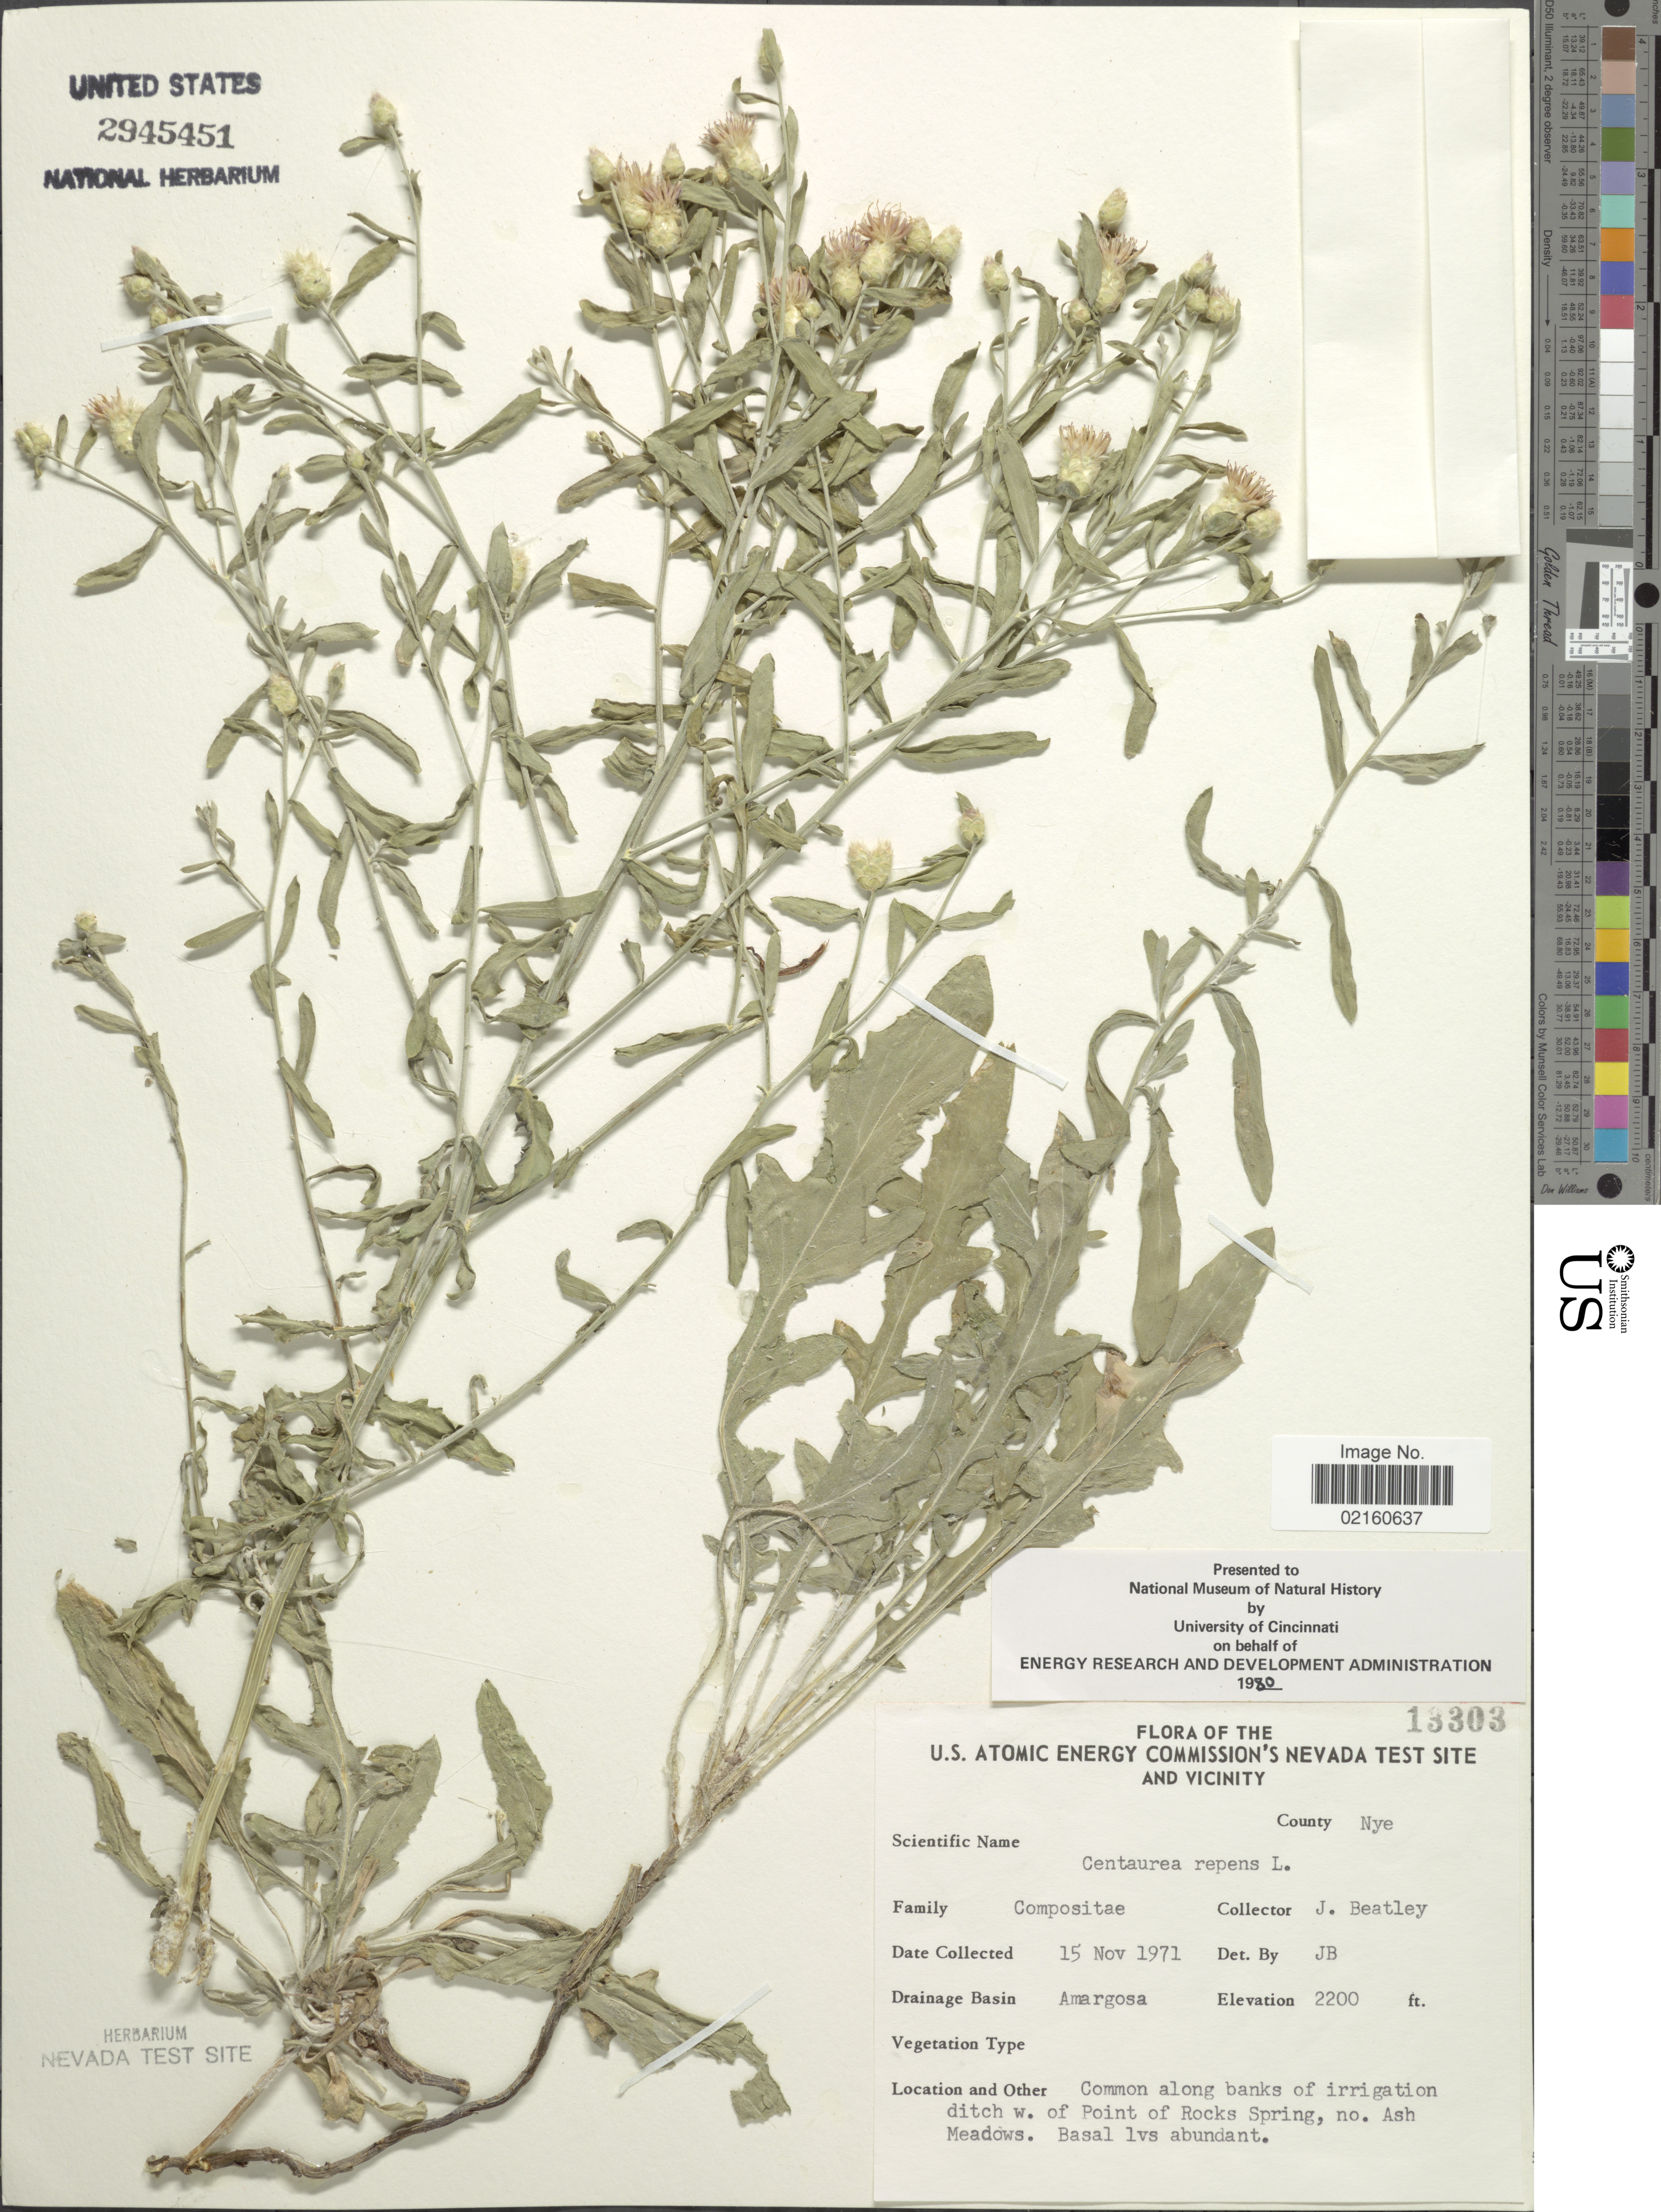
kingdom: Plantae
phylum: Tracheophyta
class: Magnoliopsida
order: Asterales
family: Asteraceae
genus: Rhaponticum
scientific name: Rhaponticum repens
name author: (L.) Hidalgo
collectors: J. C. Beatley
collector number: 13303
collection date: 1971-11-15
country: United States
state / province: Nevada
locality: U. S. Atomic Energy Commission's Nevada Test Site and Vicinity, County Nye, Amargosa, W. of Point of Rocks Spring, no. Ash Meadows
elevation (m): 671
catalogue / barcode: US 1945451